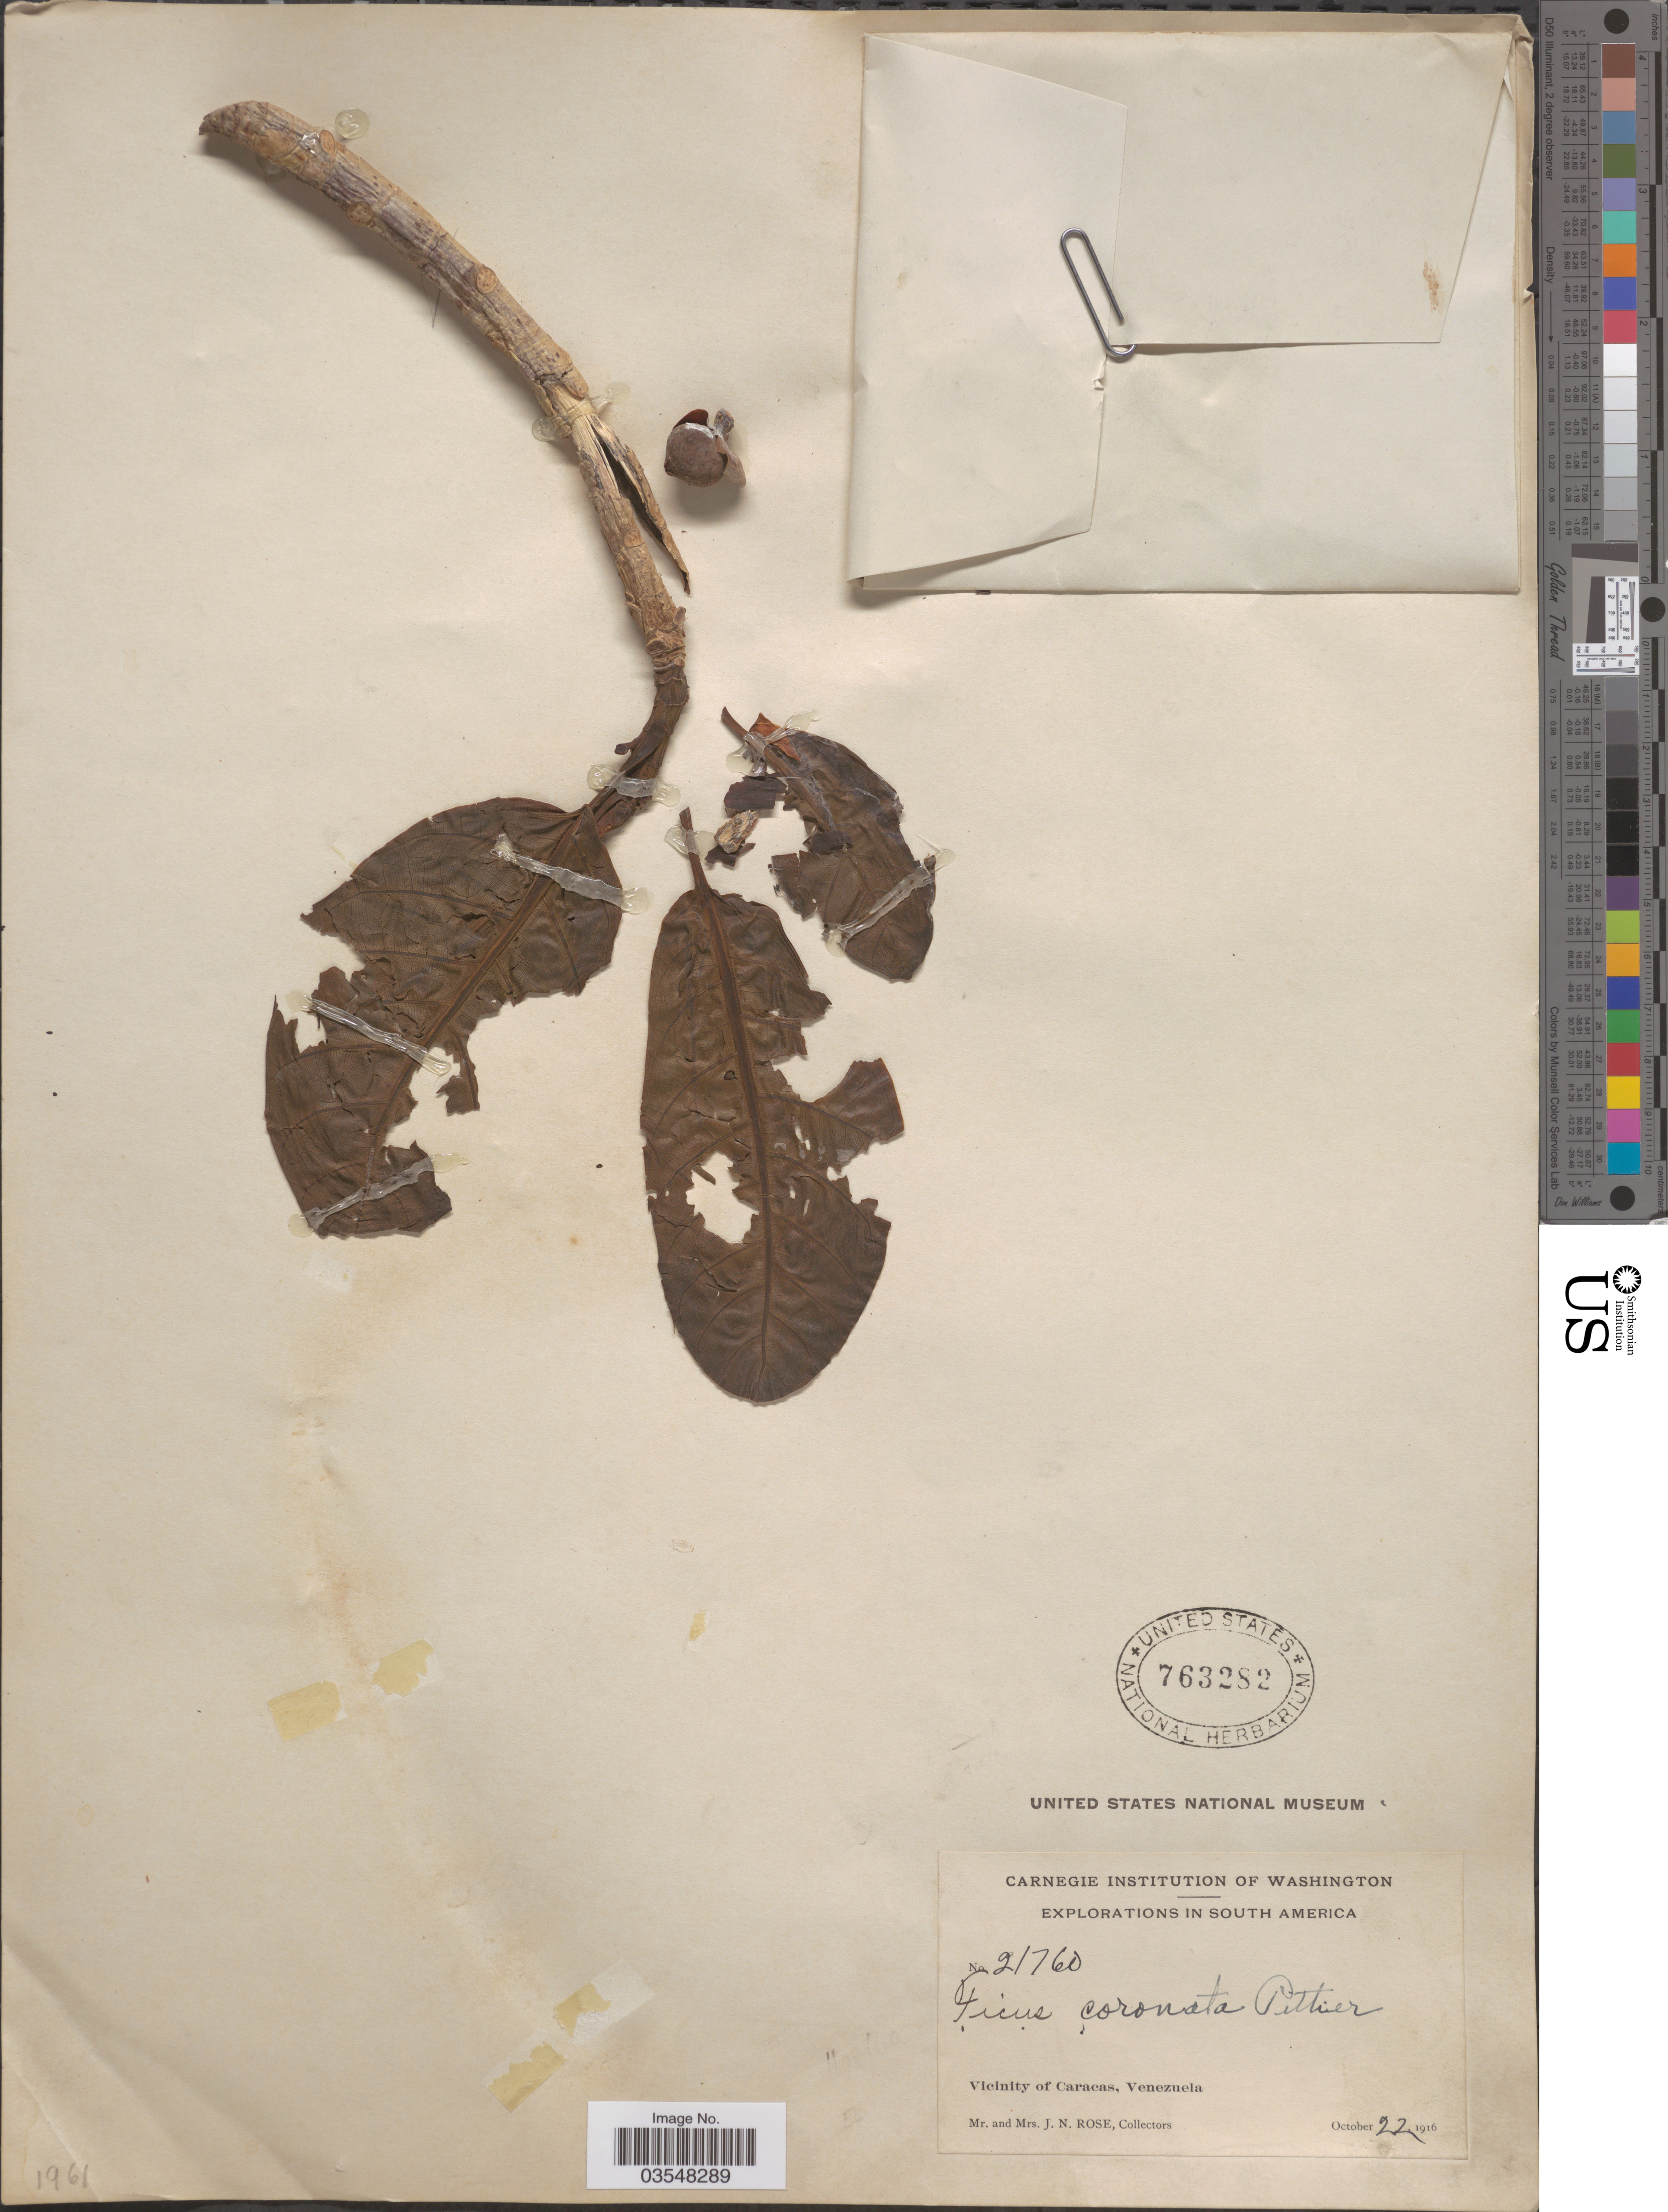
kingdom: Plantae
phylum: Tracheophyta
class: Magnoliopsida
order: Rosales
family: Moraceae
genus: Ficus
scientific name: Ficus obtusifolia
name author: Kunth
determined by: Cardoso Pederneiras, L.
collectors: J. N. Rose & L. B. Rose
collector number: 21760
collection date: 1916-10-22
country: Venezuela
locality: Vicinity of Caracas.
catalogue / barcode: US 763282